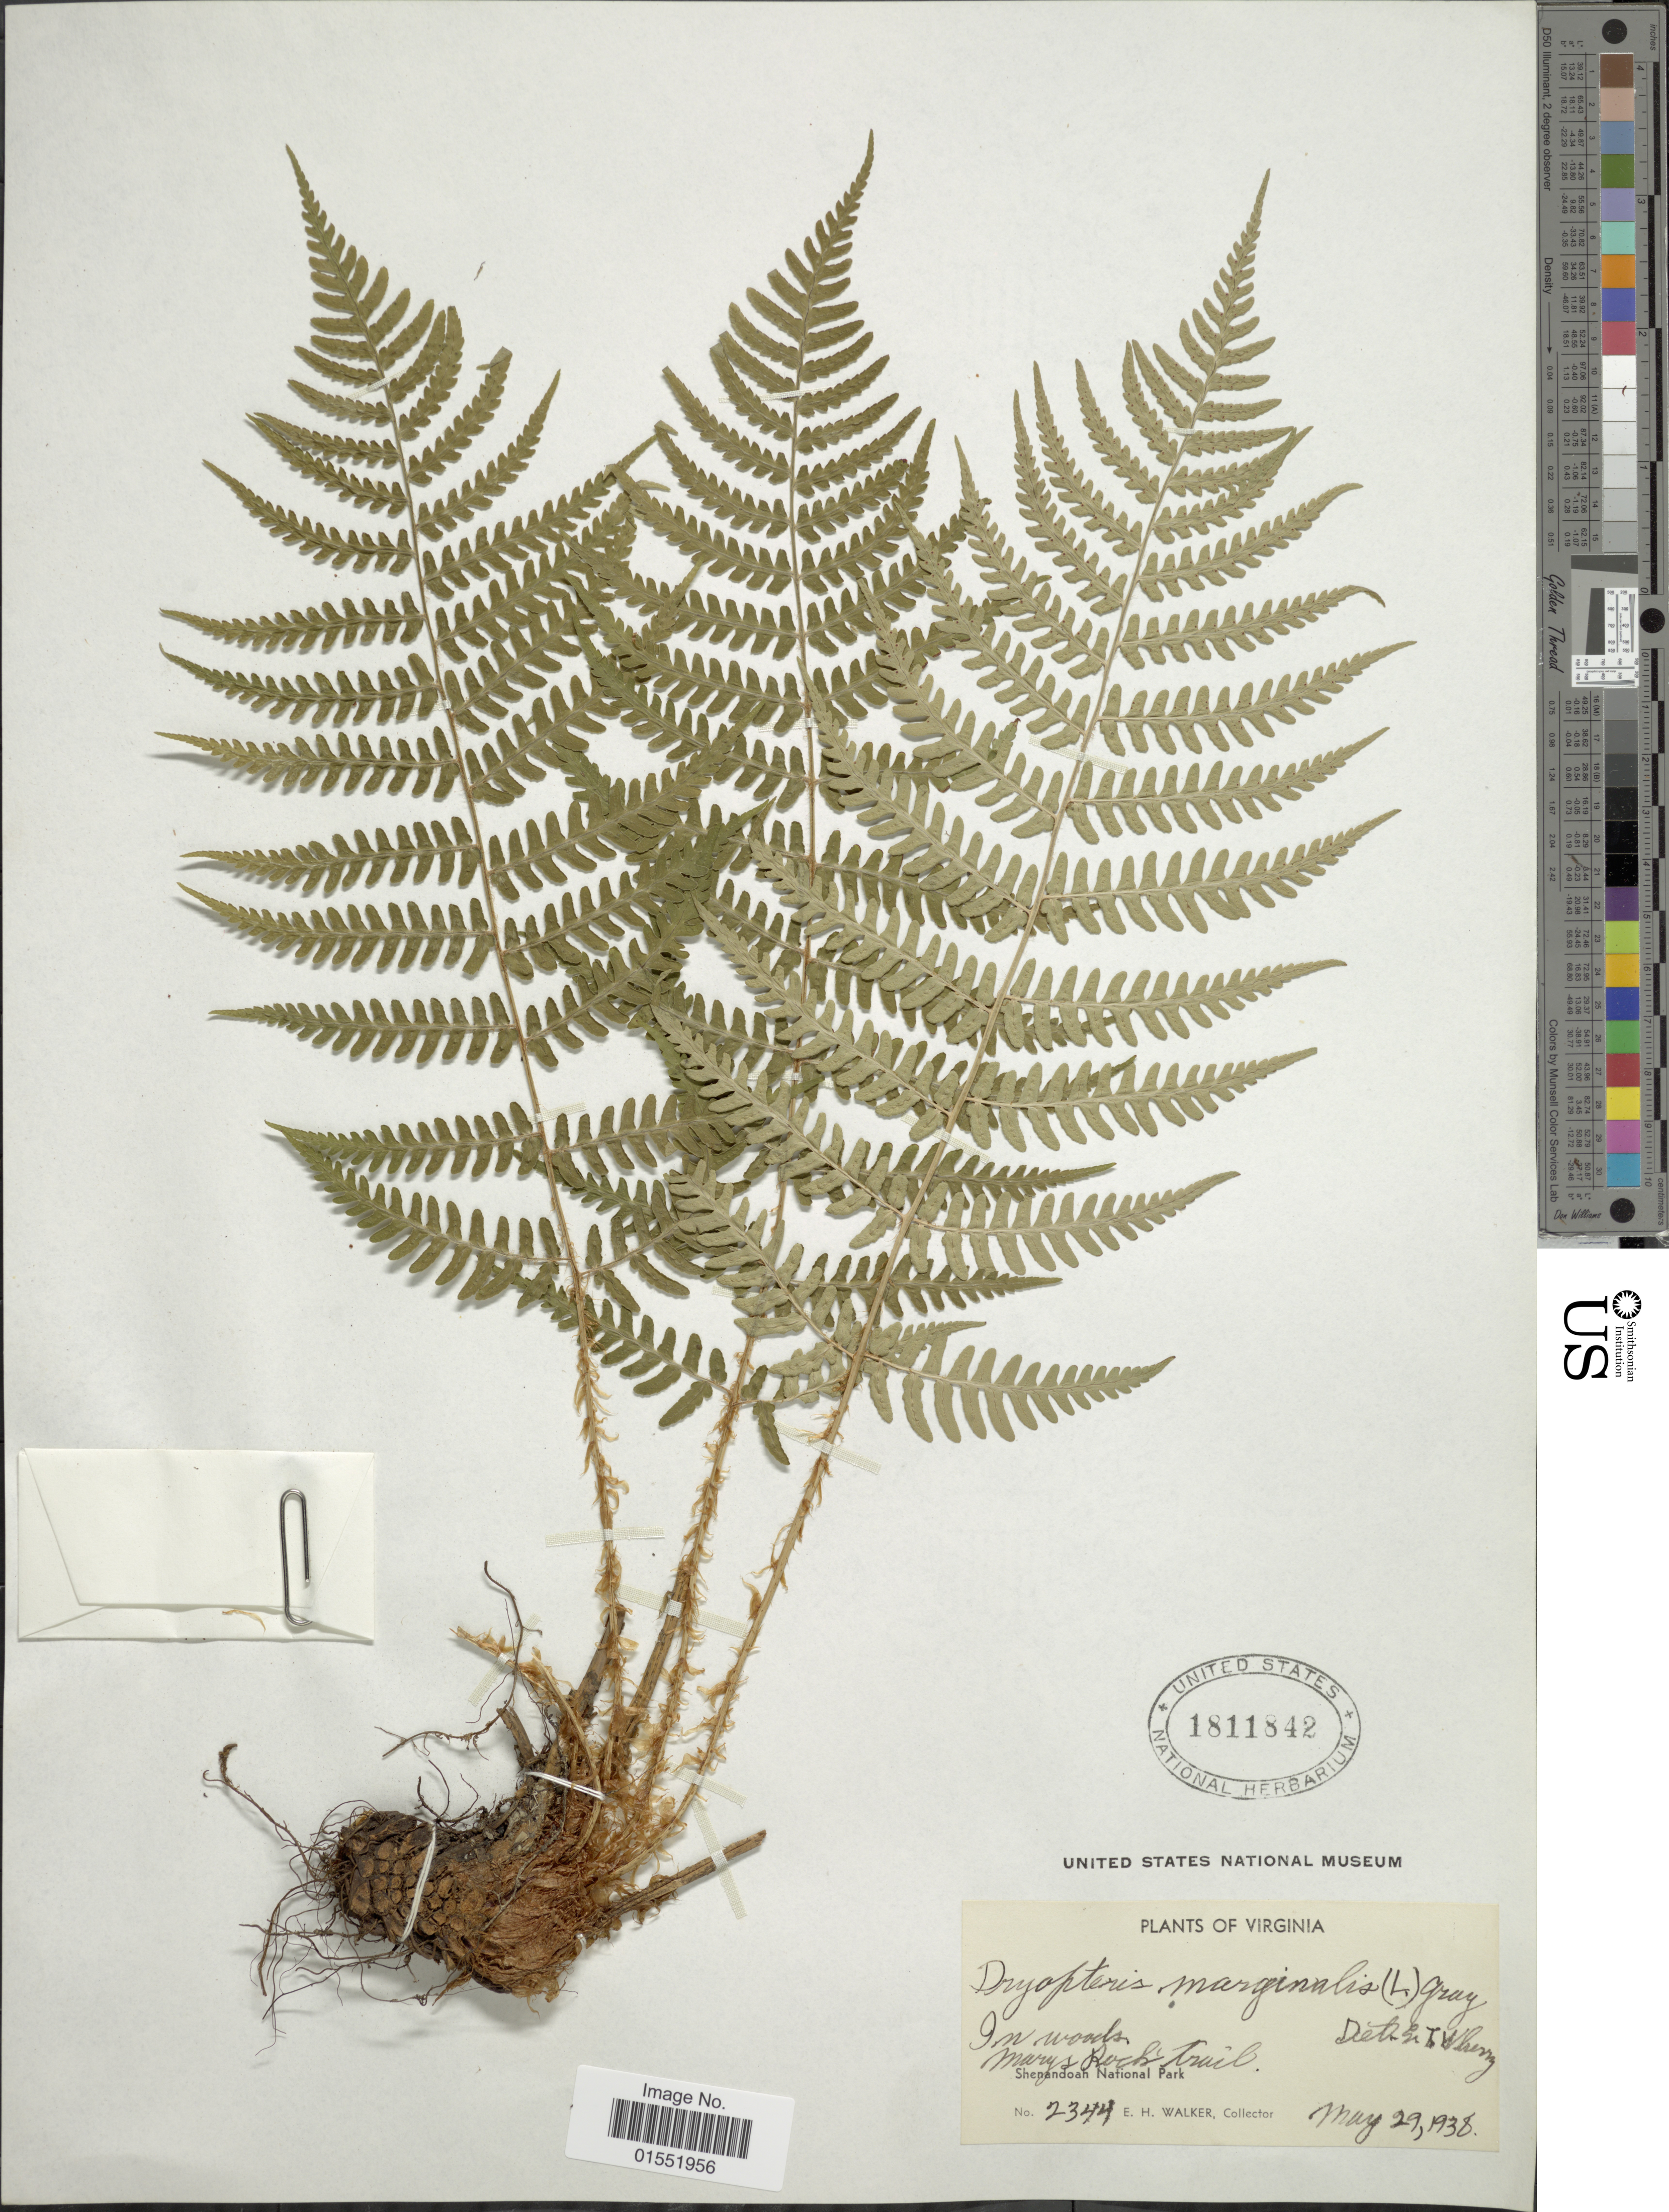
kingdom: Plantae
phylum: Tracheophyta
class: Polypodiopsida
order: Polypodiales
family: Dryopteridaceae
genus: Dryopteris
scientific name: Dryopteris marginalis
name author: (L.) A. Gray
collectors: E. H. Walker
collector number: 2344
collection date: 1938-05-29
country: United States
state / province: Virginia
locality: In woods Marys Rock Trail. Shenandoah National Park.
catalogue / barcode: US 1811842